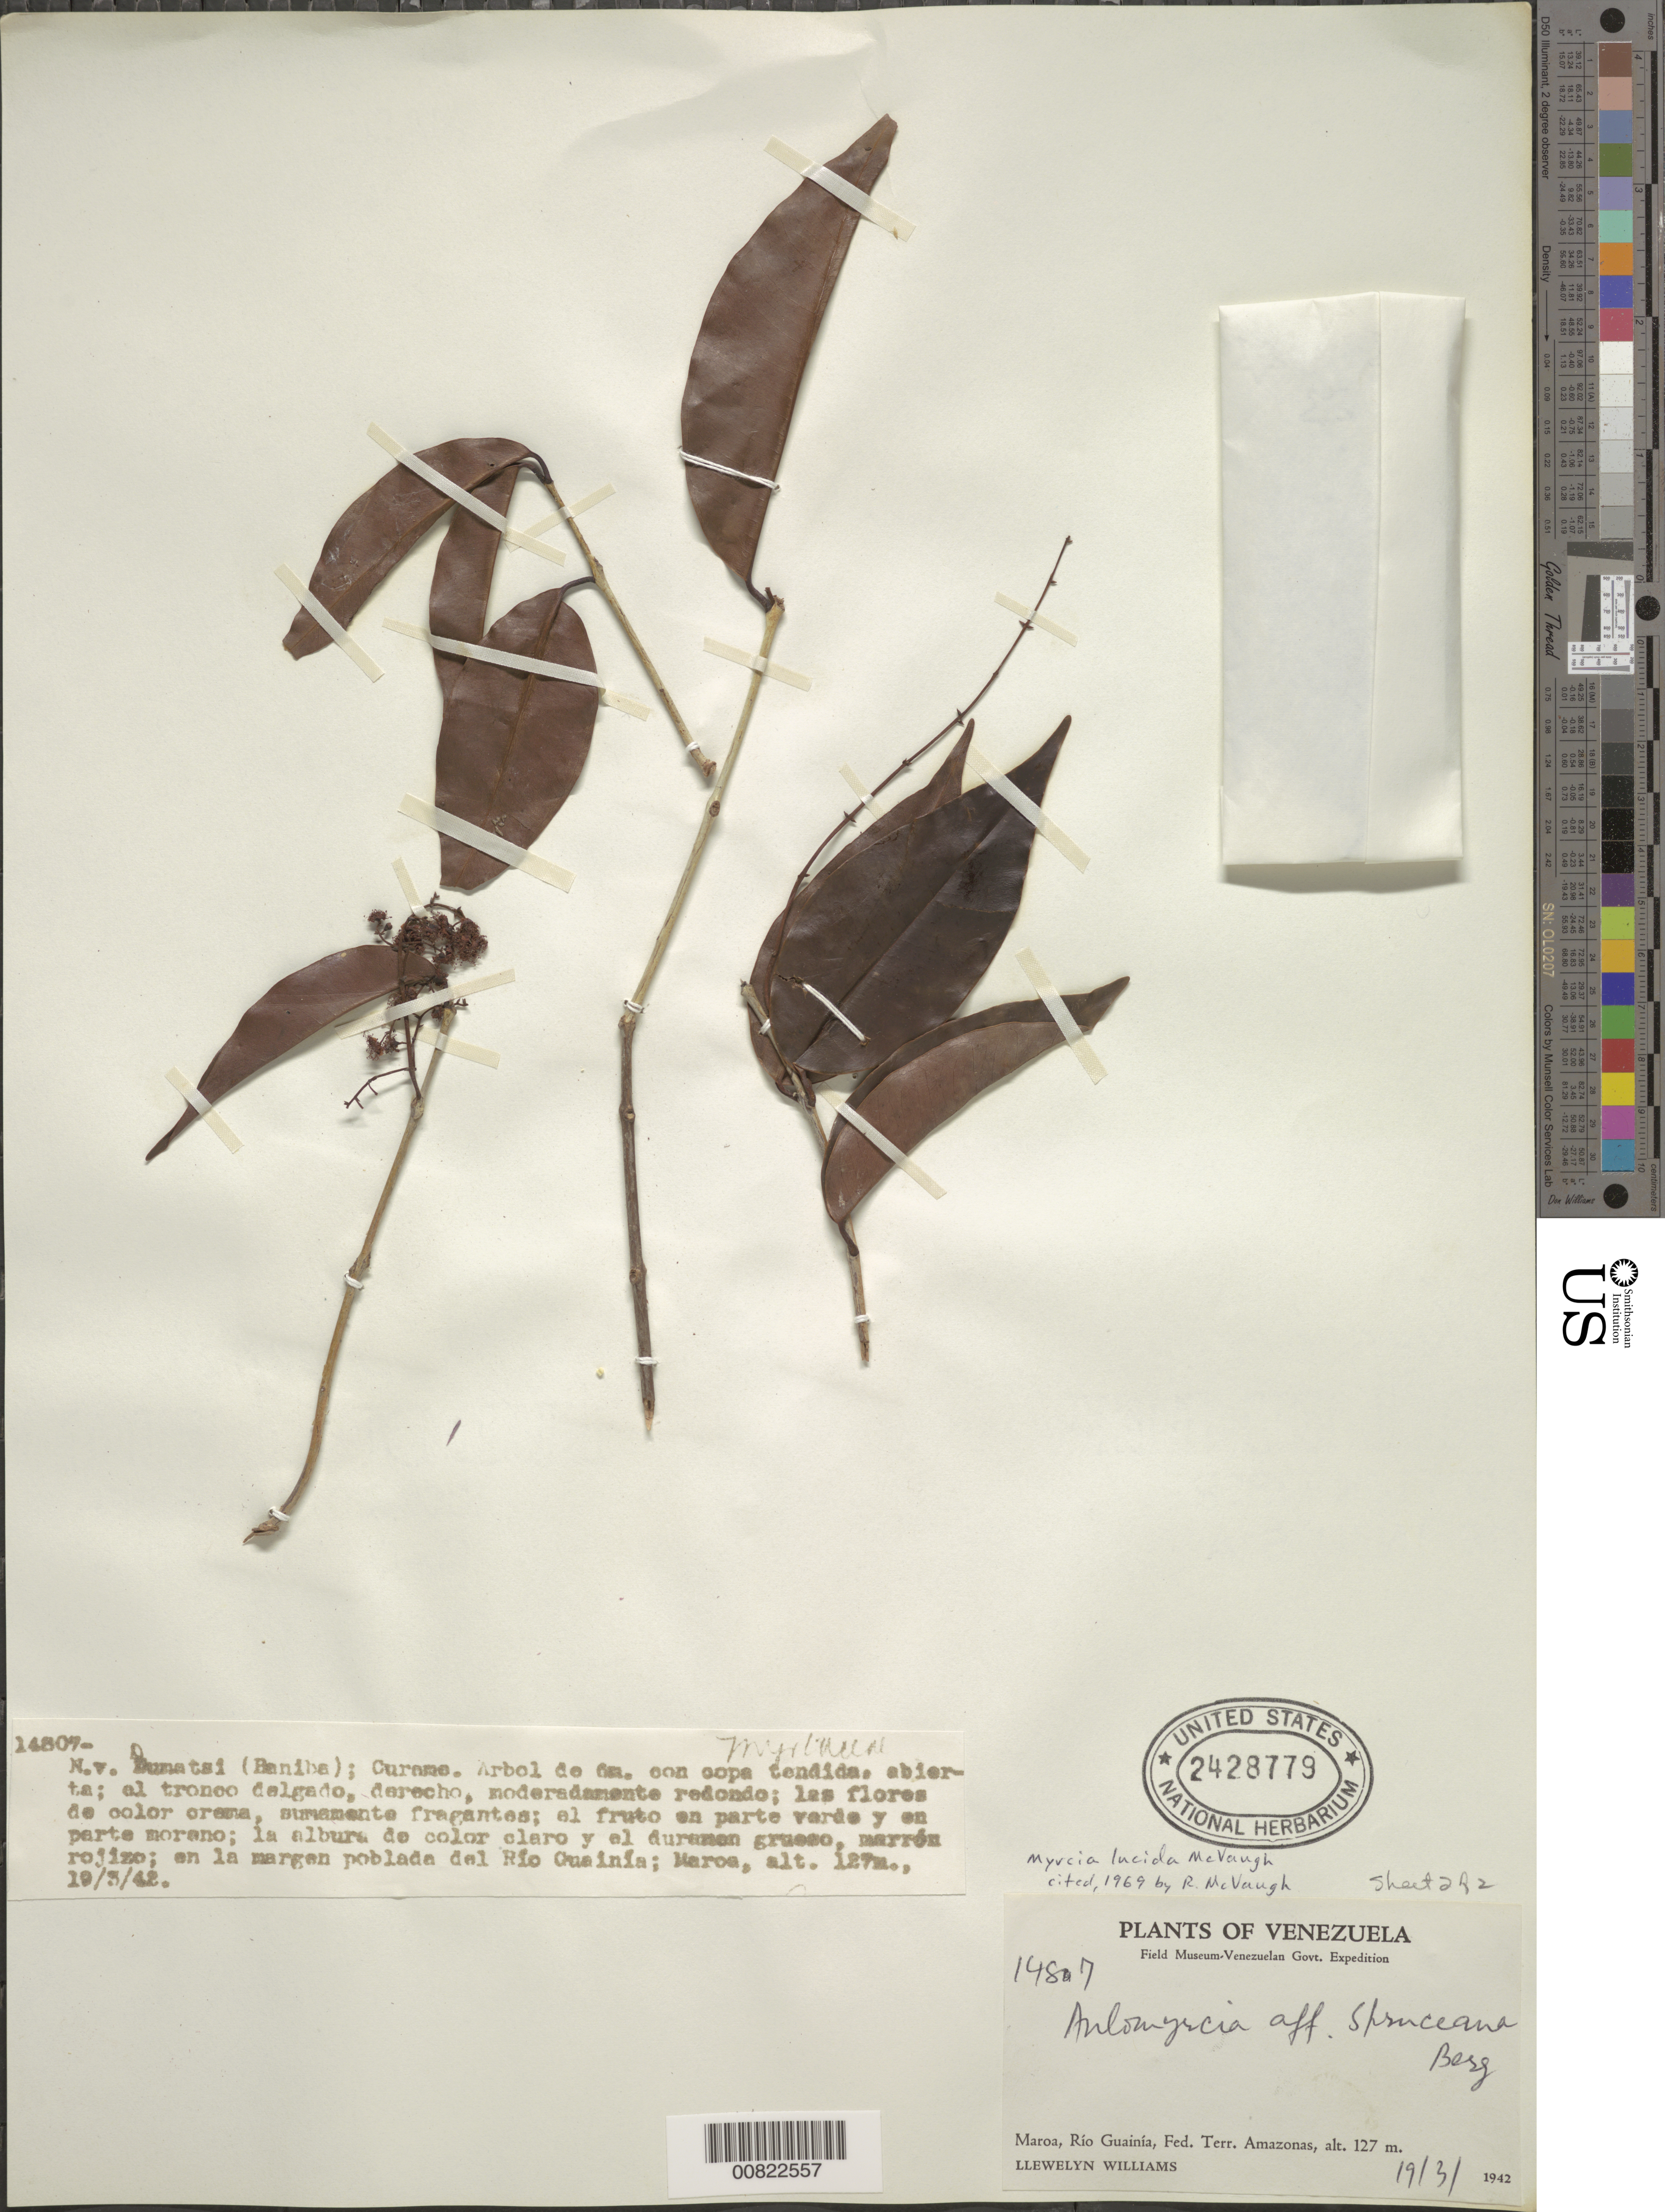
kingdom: Plantae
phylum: Tracheophyta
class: Magnoliopsida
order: Myrtales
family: Myrtaceae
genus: Myrcia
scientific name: Myrcia lucida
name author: McVaugh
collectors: Ll. Williams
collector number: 14807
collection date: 1942-03-19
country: Venezuela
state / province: Amazonas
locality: En la margen poblada del Río Guainía. Maroa, Río Guainía, Fed. Terr. Amazonas.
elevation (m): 127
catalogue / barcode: US 2428779